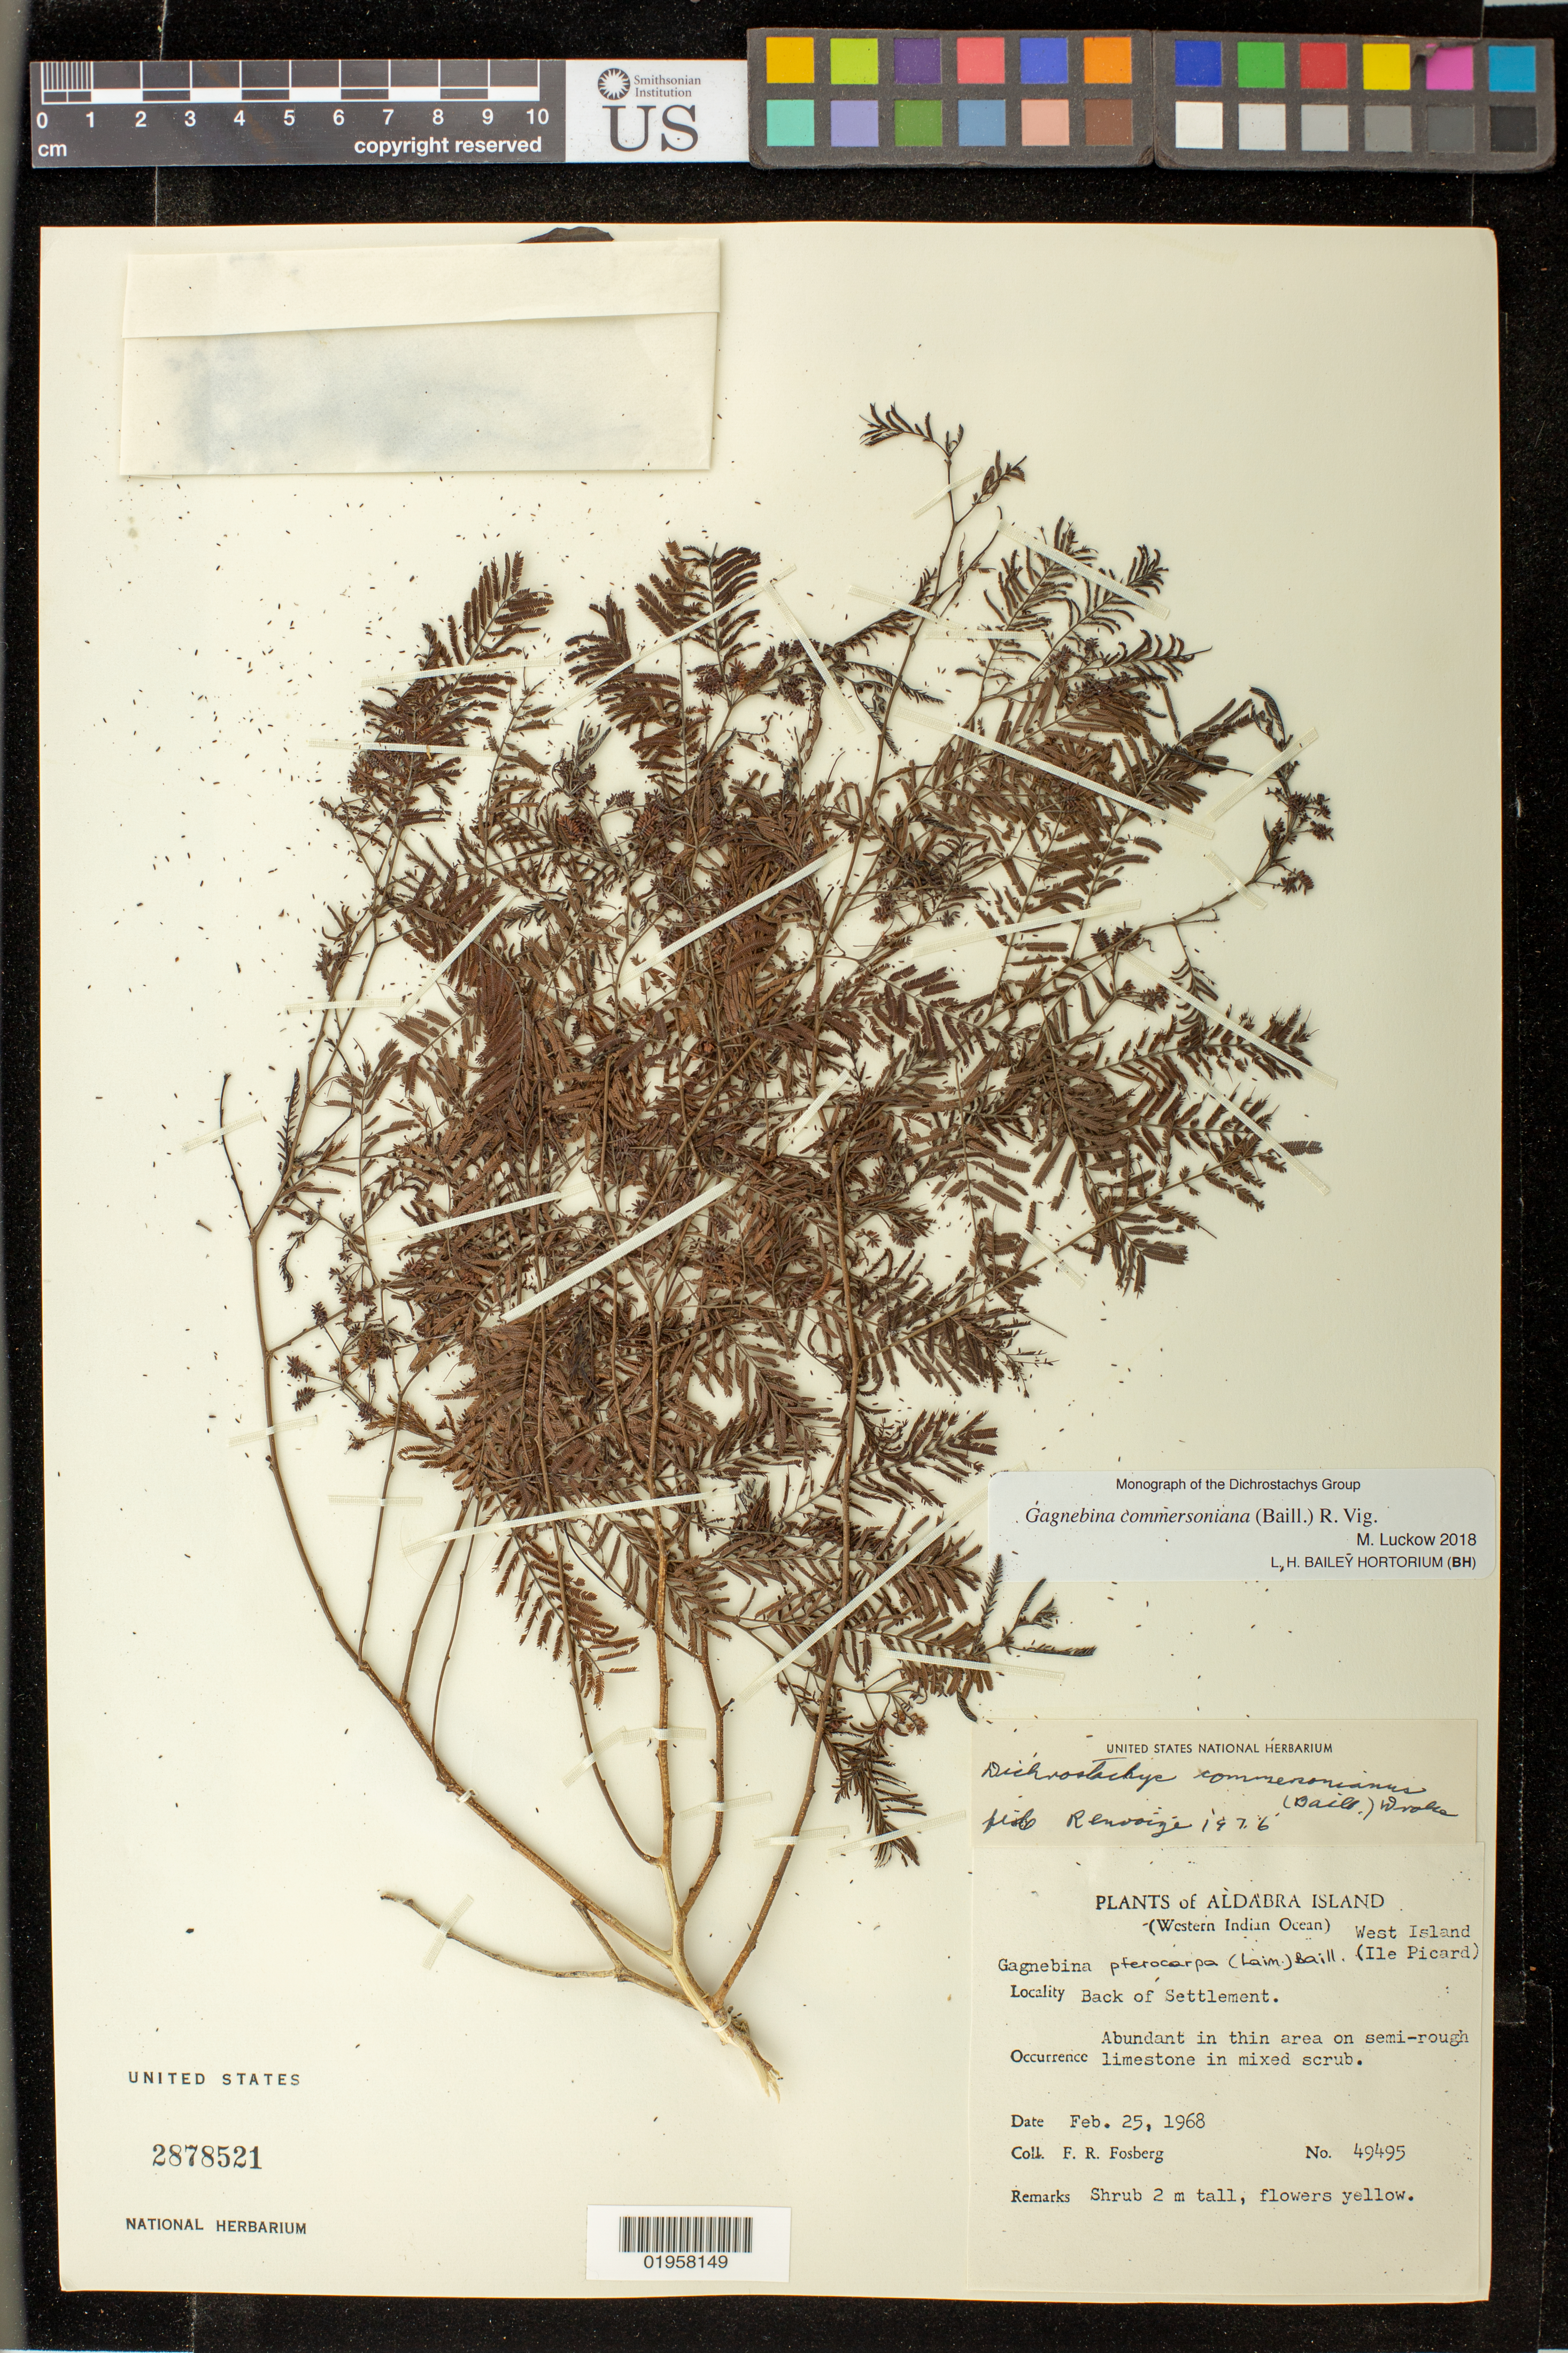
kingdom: Plantae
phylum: Tracheophyta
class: Magnoliopsida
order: Fabales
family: Fabaceae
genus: Gagnebina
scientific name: Gagnebina commersoniana (Baill.) R. Vig.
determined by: Luckow, M. A.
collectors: F. R. Fosberg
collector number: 49495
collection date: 1968-02-25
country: Seychelles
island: Aldabra Atoll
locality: West Island (Ile Picard). Back of Settlement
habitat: Abundant in thin area on semi-rough limestone in mixed scrub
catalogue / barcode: US 2878521